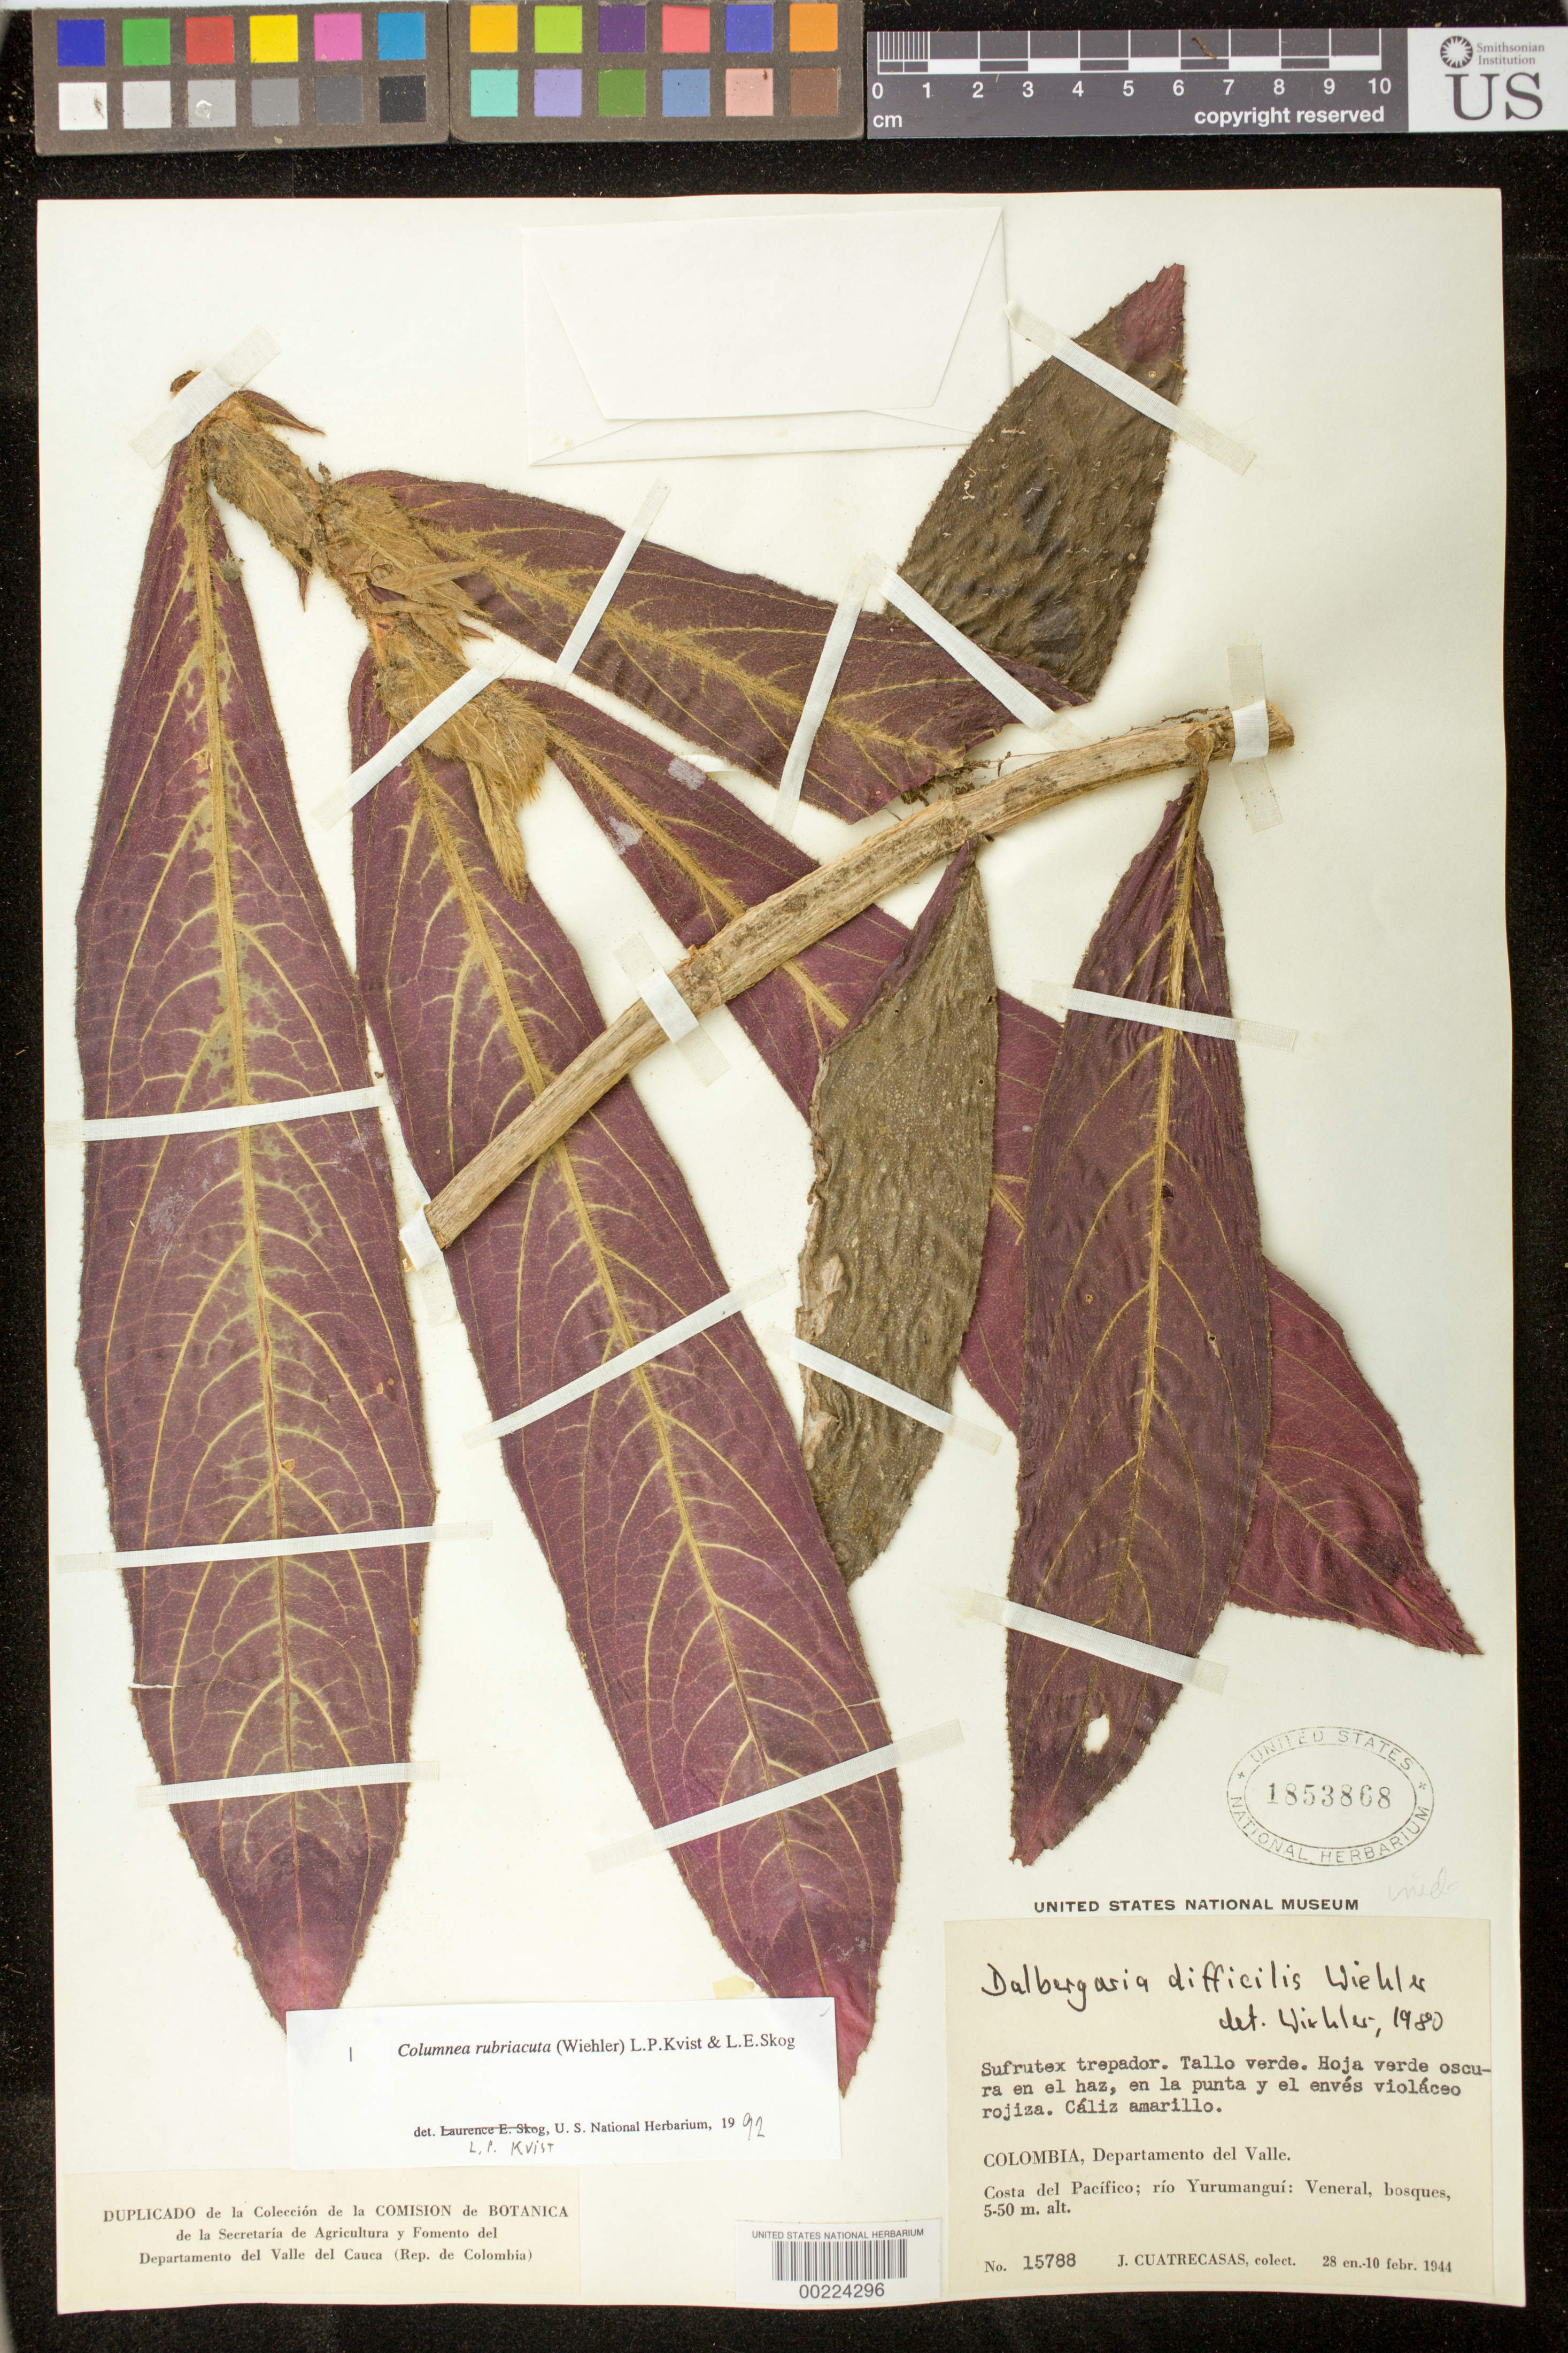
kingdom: Plantae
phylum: Tracheophyta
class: Magnoliopsida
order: Lamiales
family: Gesneriaceae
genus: Columnea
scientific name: Columnea rubriacuta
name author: (Wiehler) L.P. Kvist & L.E. Skog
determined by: Skog, Laurence E.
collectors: J. Cuatrecasas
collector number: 15788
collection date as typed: Jan-Feb 1944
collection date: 1944-01/1944-02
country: Colombia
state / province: Valle del Cauca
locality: Costa del Pacífico; río Yurumanguí, Veneral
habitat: Bosques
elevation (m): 5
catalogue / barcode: US 1853868